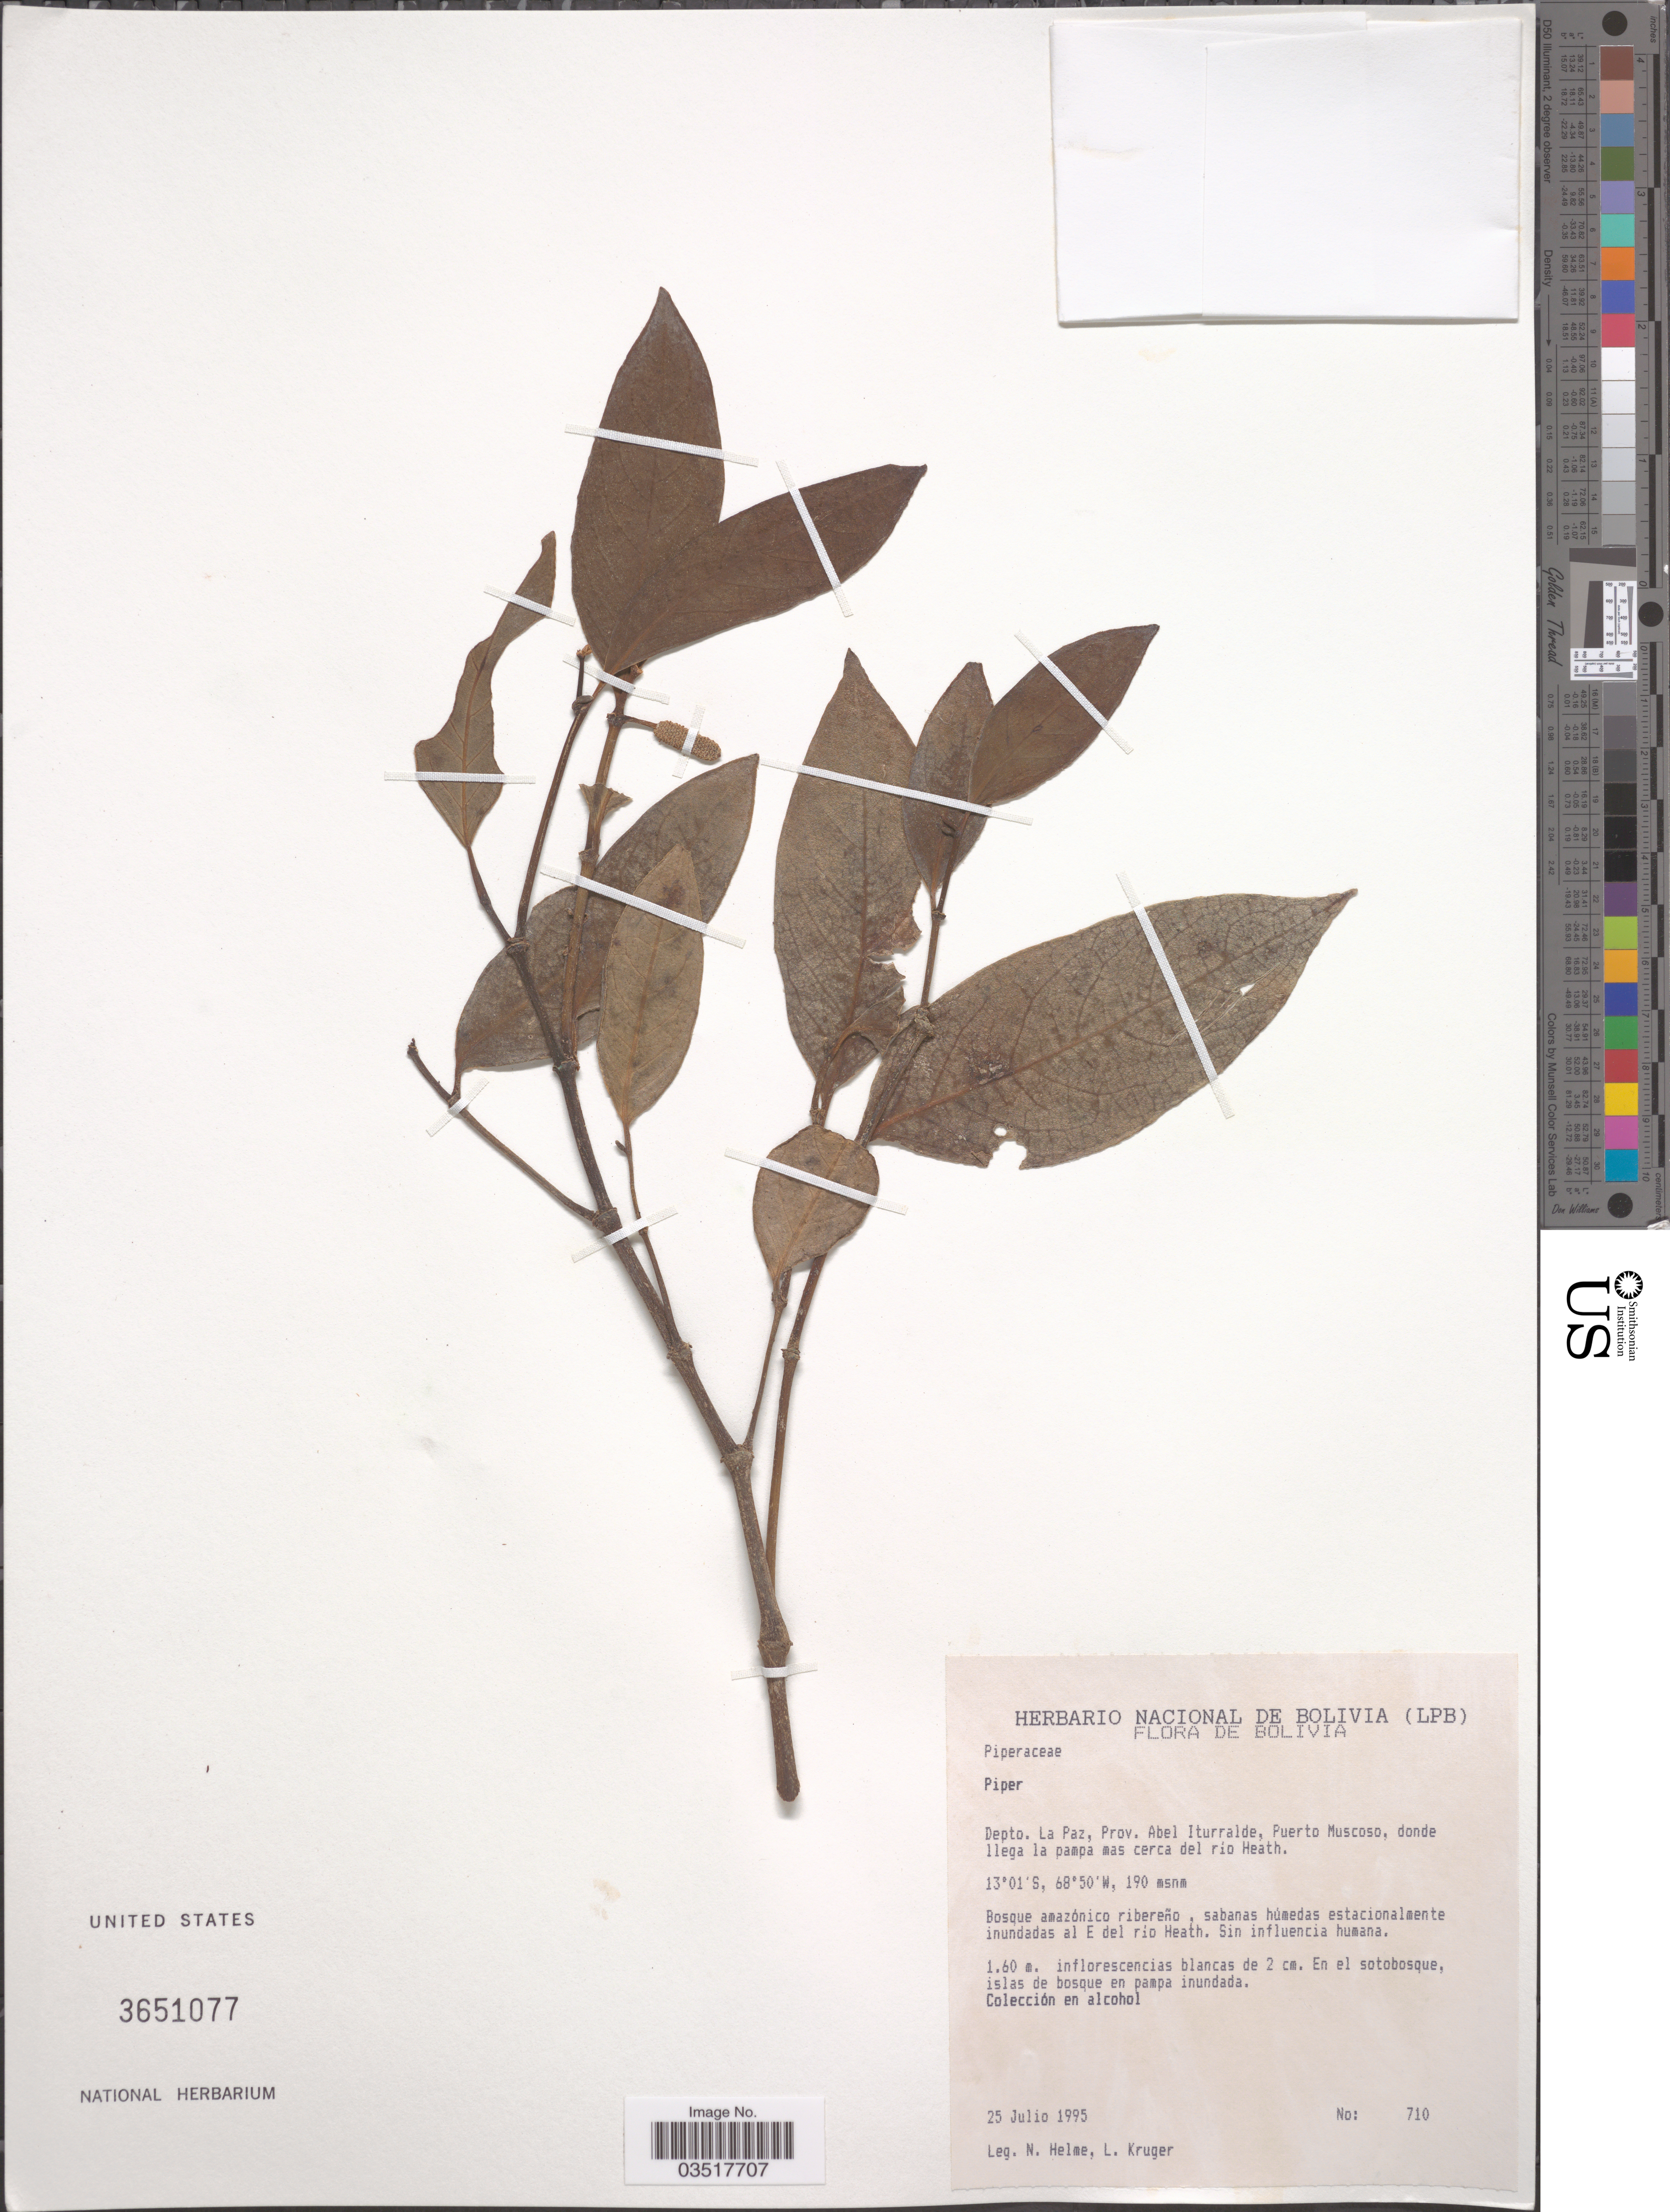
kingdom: Plantae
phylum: Tracheophyta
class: Magnoliopsida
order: Piperales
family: Piperaceae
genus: Piper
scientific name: Piper sp.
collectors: N. Helme & L. Kruger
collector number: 710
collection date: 1995-07-25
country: Bolivia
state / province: La Paz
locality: Depto. La Paz, Prov. Abel Iturralde, Puerto Muscoso, donde llega la pampa mas cerca del río Heath. Sabanas húmedas estacionalmente inundadas al E del río Heath.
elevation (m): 190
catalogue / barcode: US 3651077